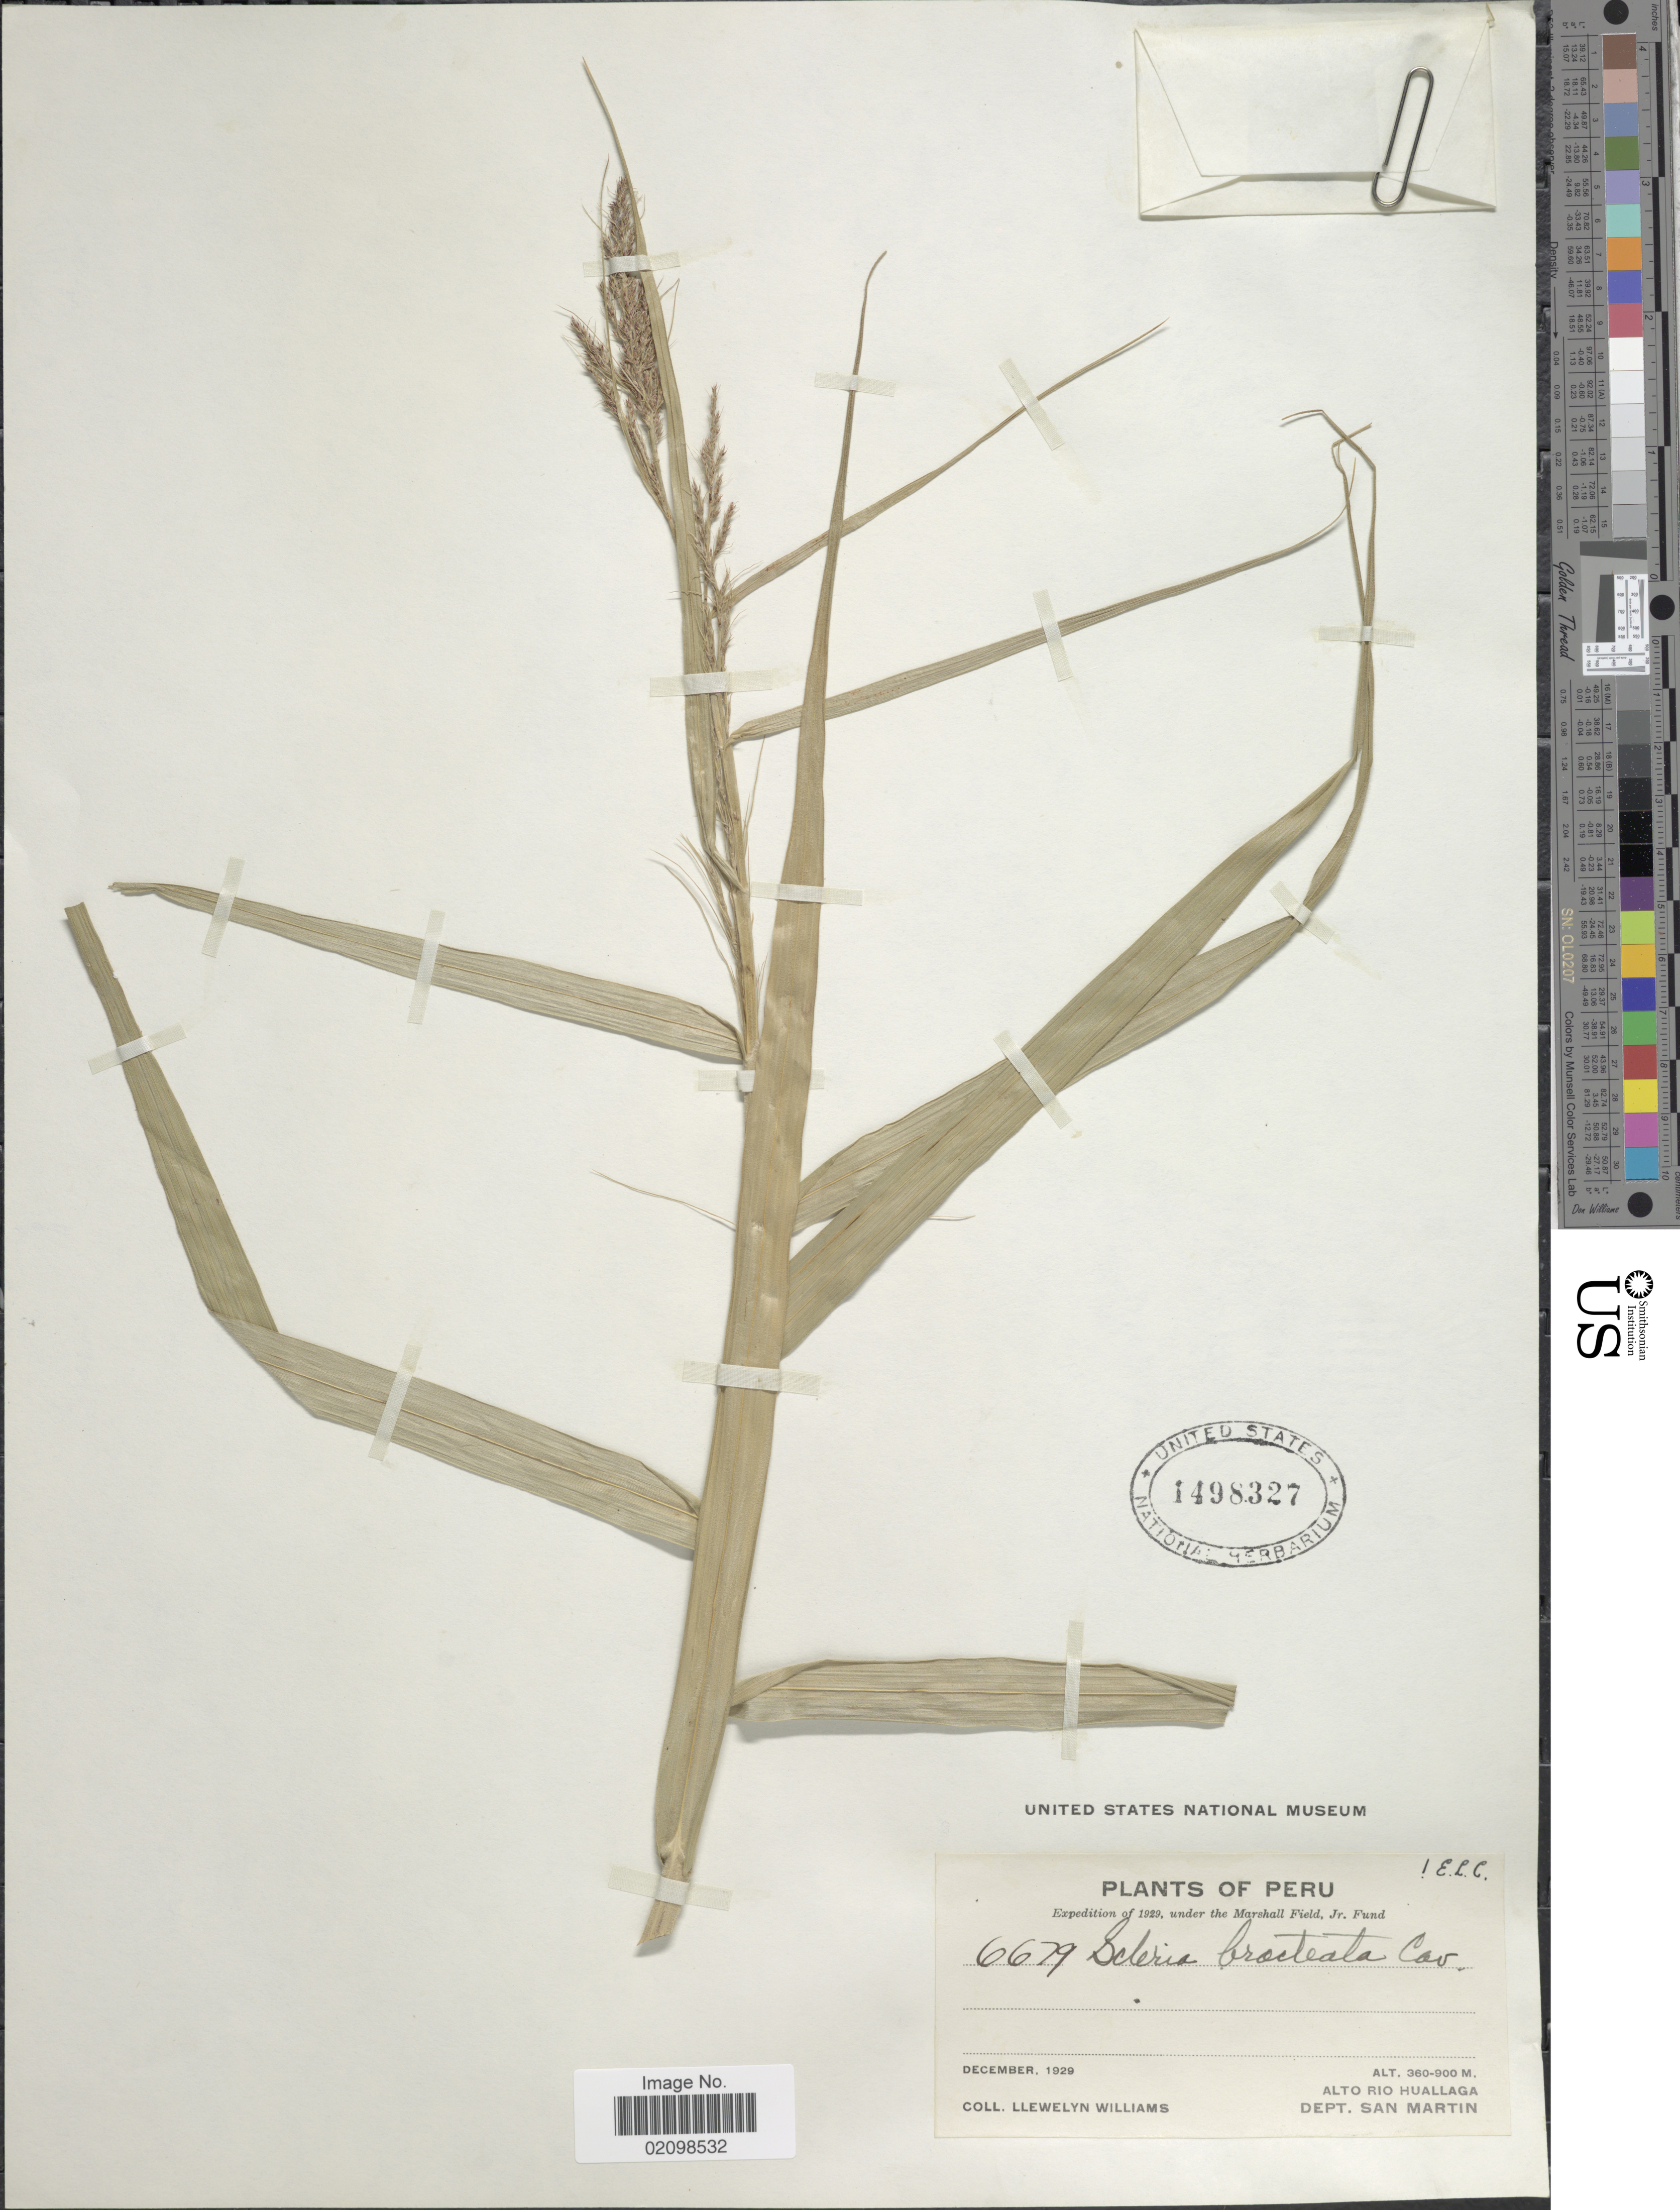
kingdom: Plantae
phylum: Tracheophyta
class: Liliopsida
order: Poales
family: Cyperaceae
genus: Scleria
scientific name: Scleria bracteata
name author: Cav.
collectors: Ll. Williams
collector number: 6679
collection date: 1929-12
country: Peru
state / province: San Martín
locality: Alto Rio Huallaga, Dept. San Martin.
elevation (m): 360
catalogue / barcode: US 1498327